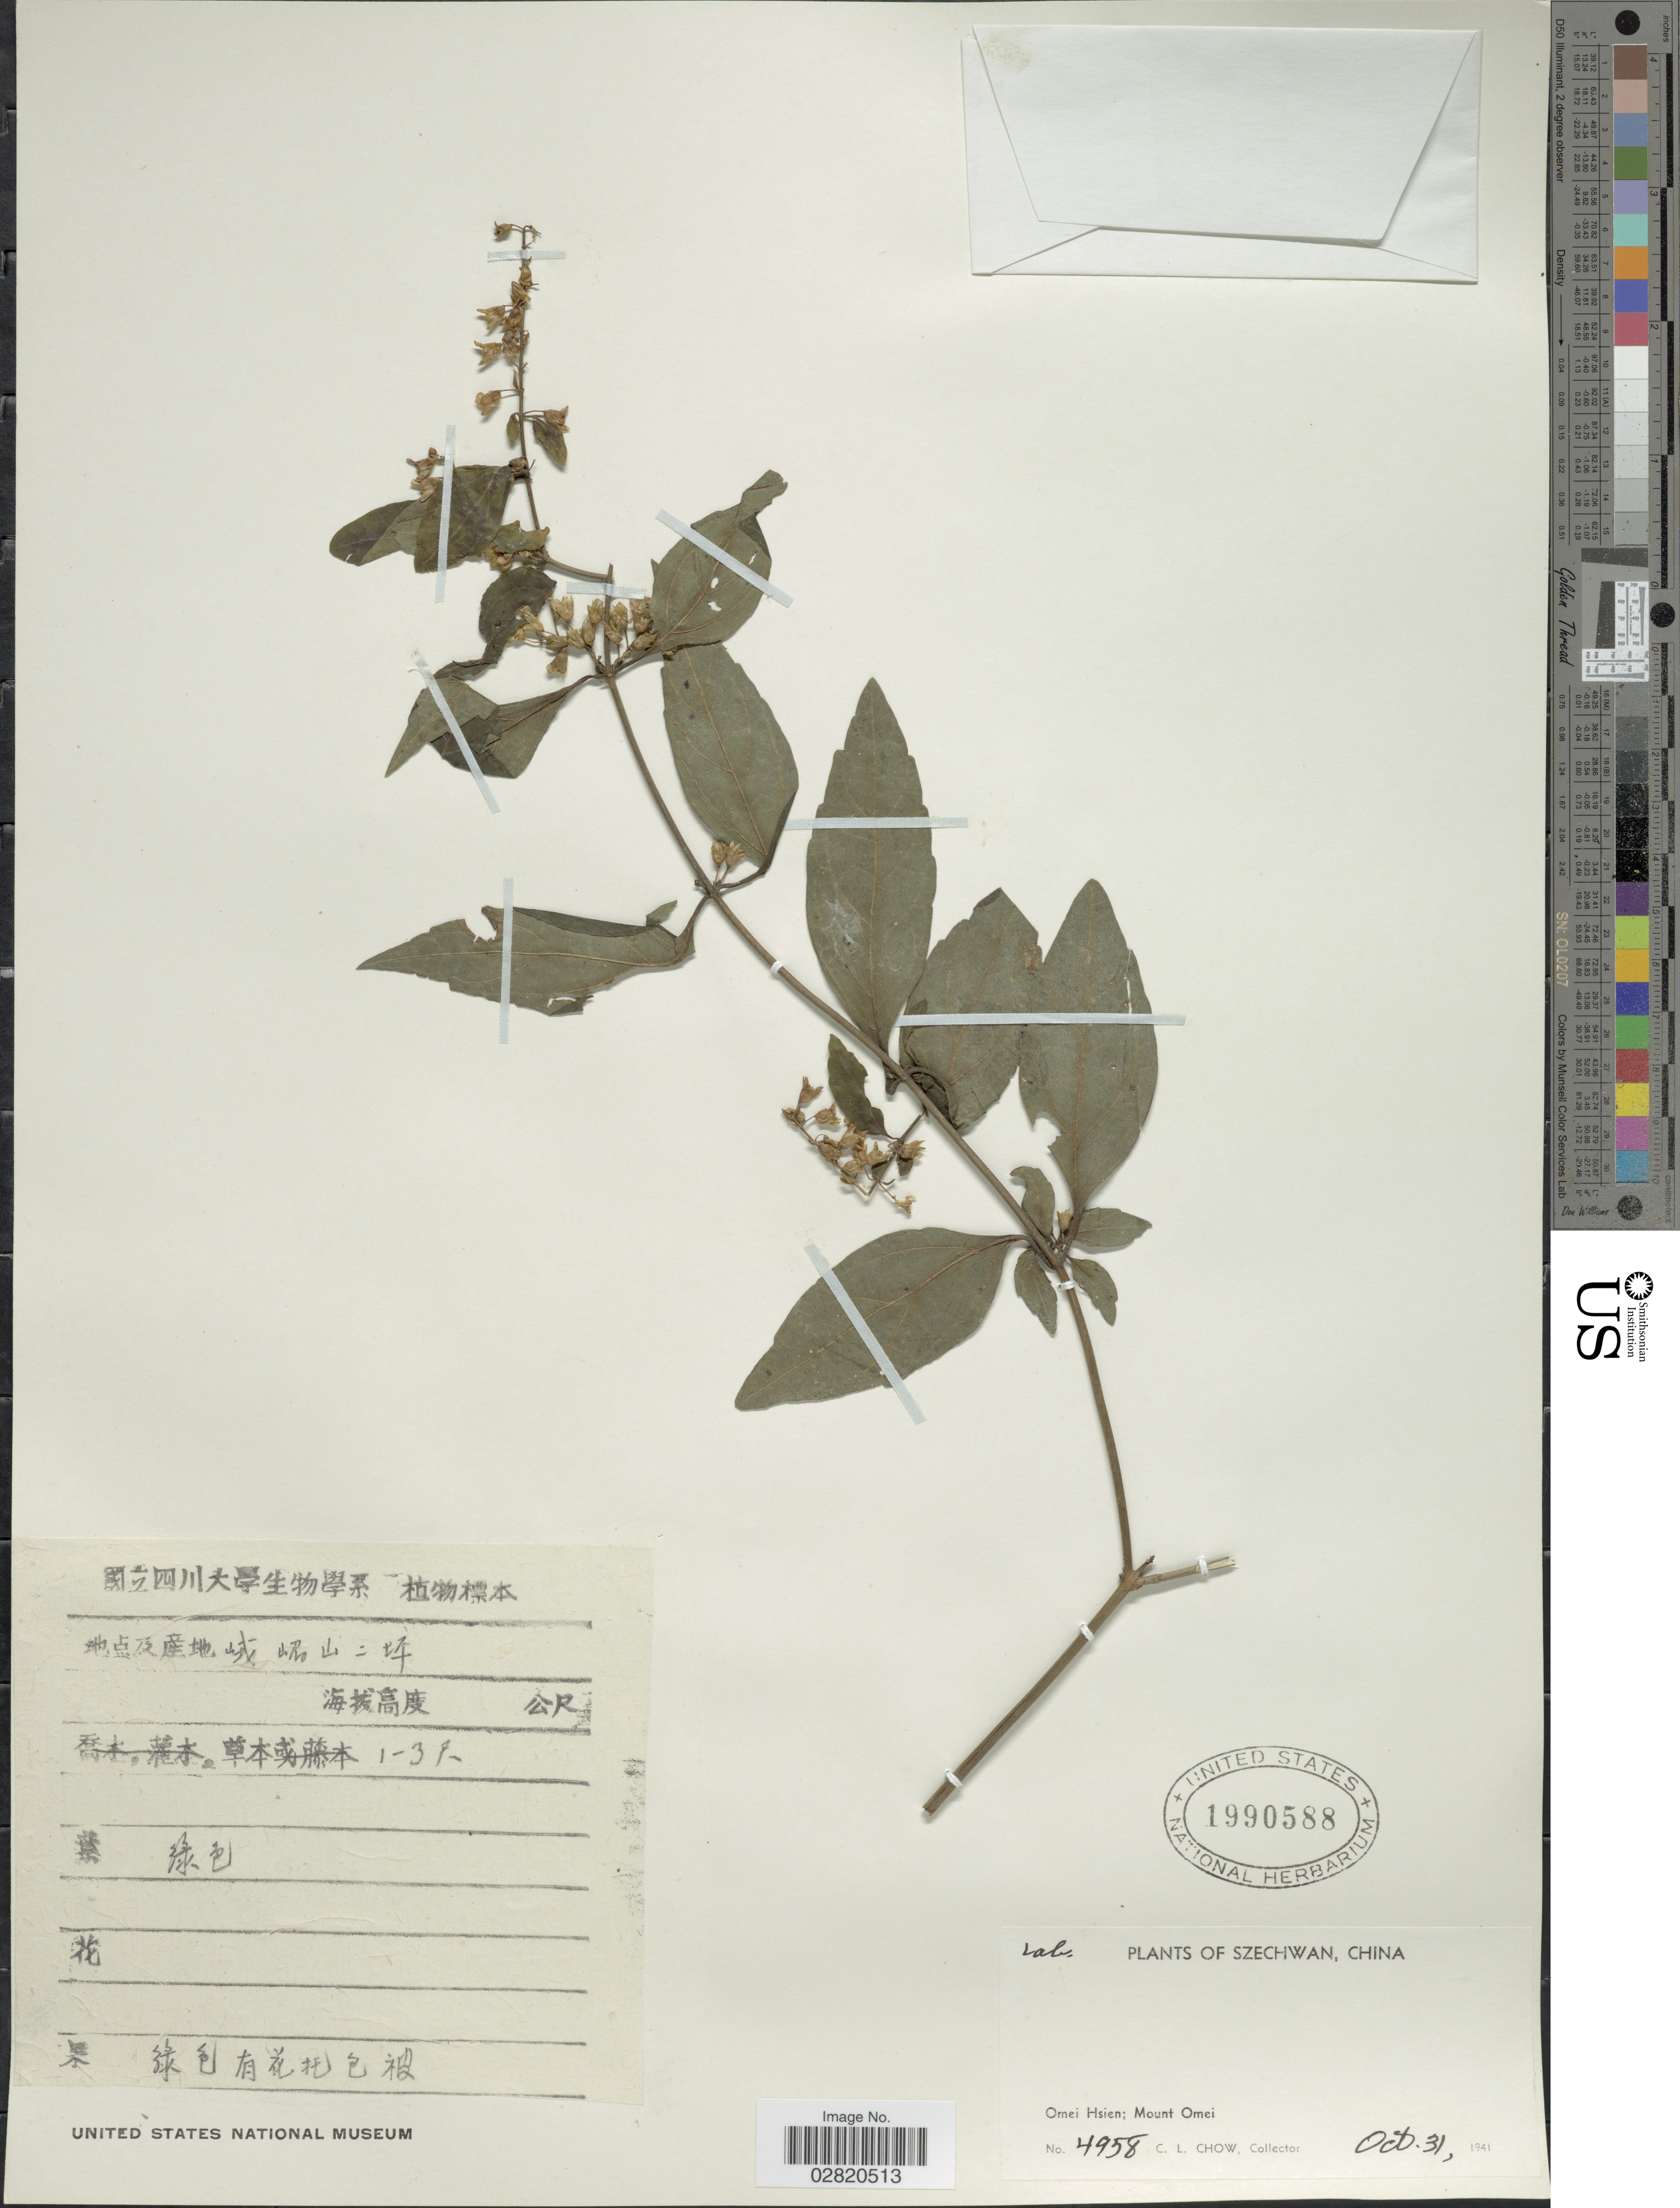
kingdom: Plantae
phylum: Tracheophyta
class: Magnoliopsida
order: Lamiales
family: Lamiaceae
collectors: C. Chow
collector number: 4958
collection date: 1941-10-31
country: China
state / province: Sichuan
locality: Szechwan. Omei Hsien; Mount Omei.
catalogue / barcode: US 1990588